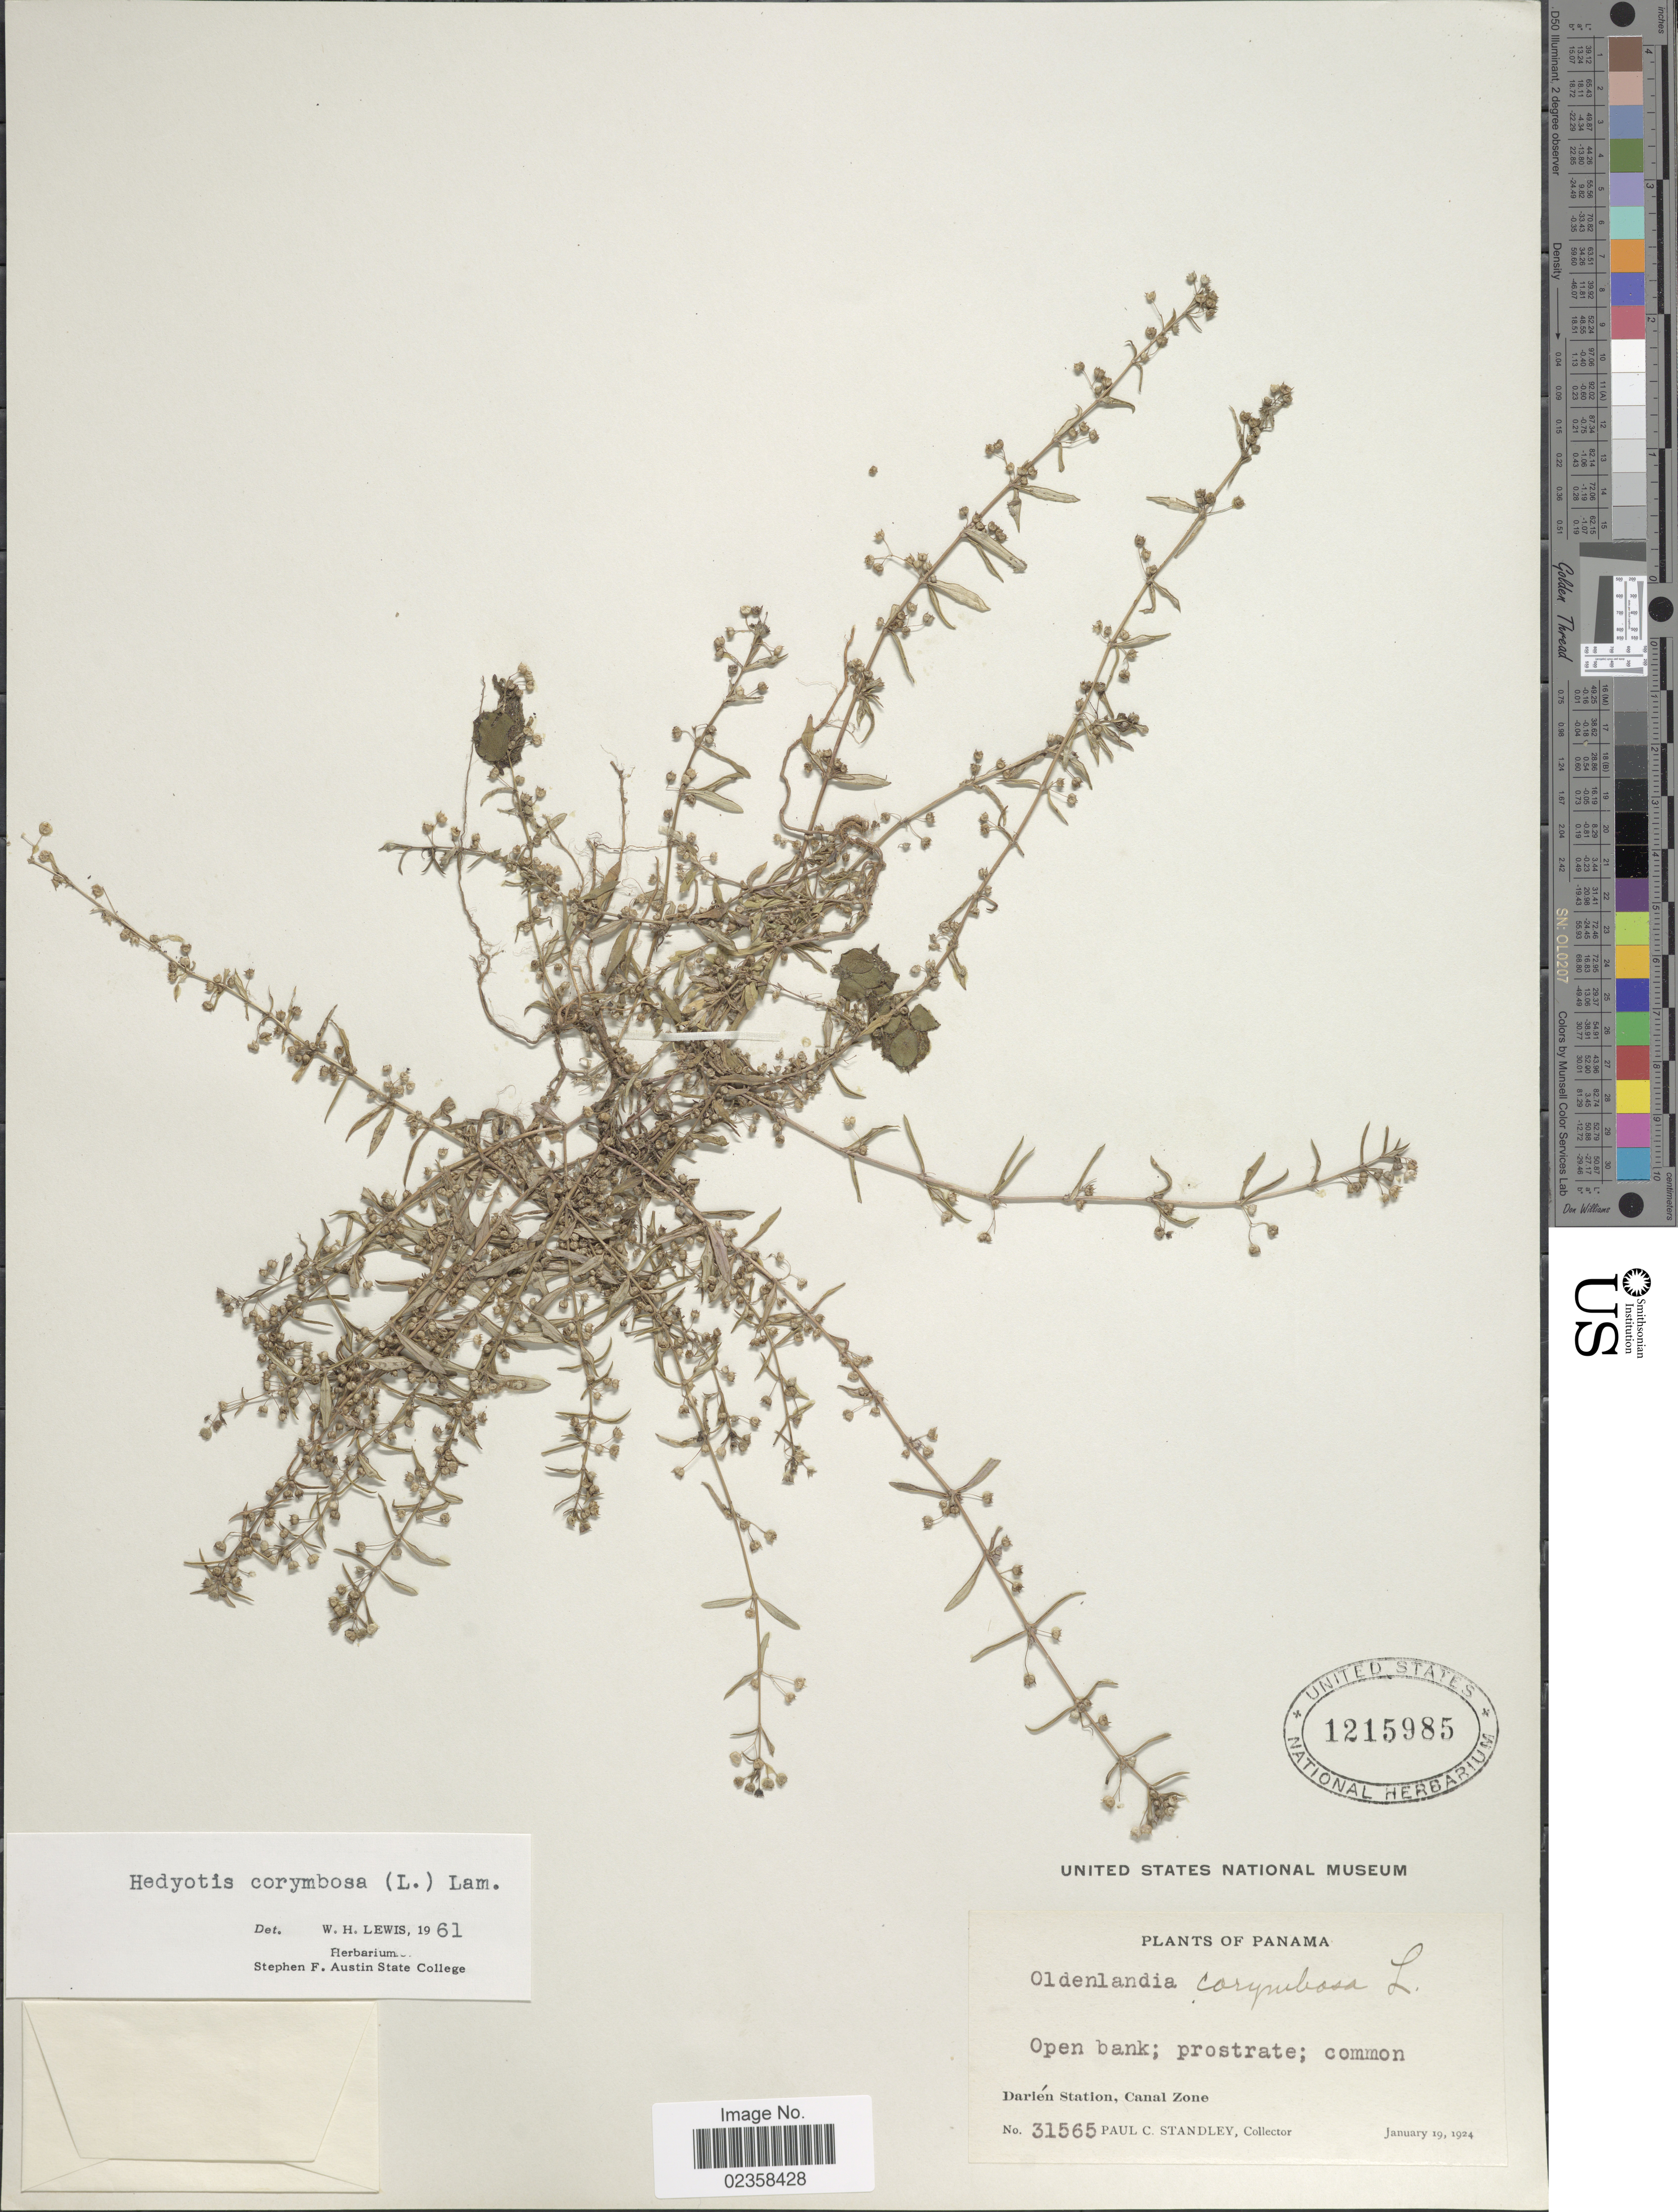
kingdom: Plantae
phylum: Tracheophyta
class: Magnoliopsida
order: Gentianales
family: Rubiaceae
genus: Oldenlandia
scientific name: Oldenlandia corymbosa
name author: L.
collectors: P. C. Standley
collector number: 31565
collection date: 1924-01-19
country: Panama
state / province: Colón / Panamá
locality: Darien Station, Canal Zone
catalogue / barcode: US 1215985